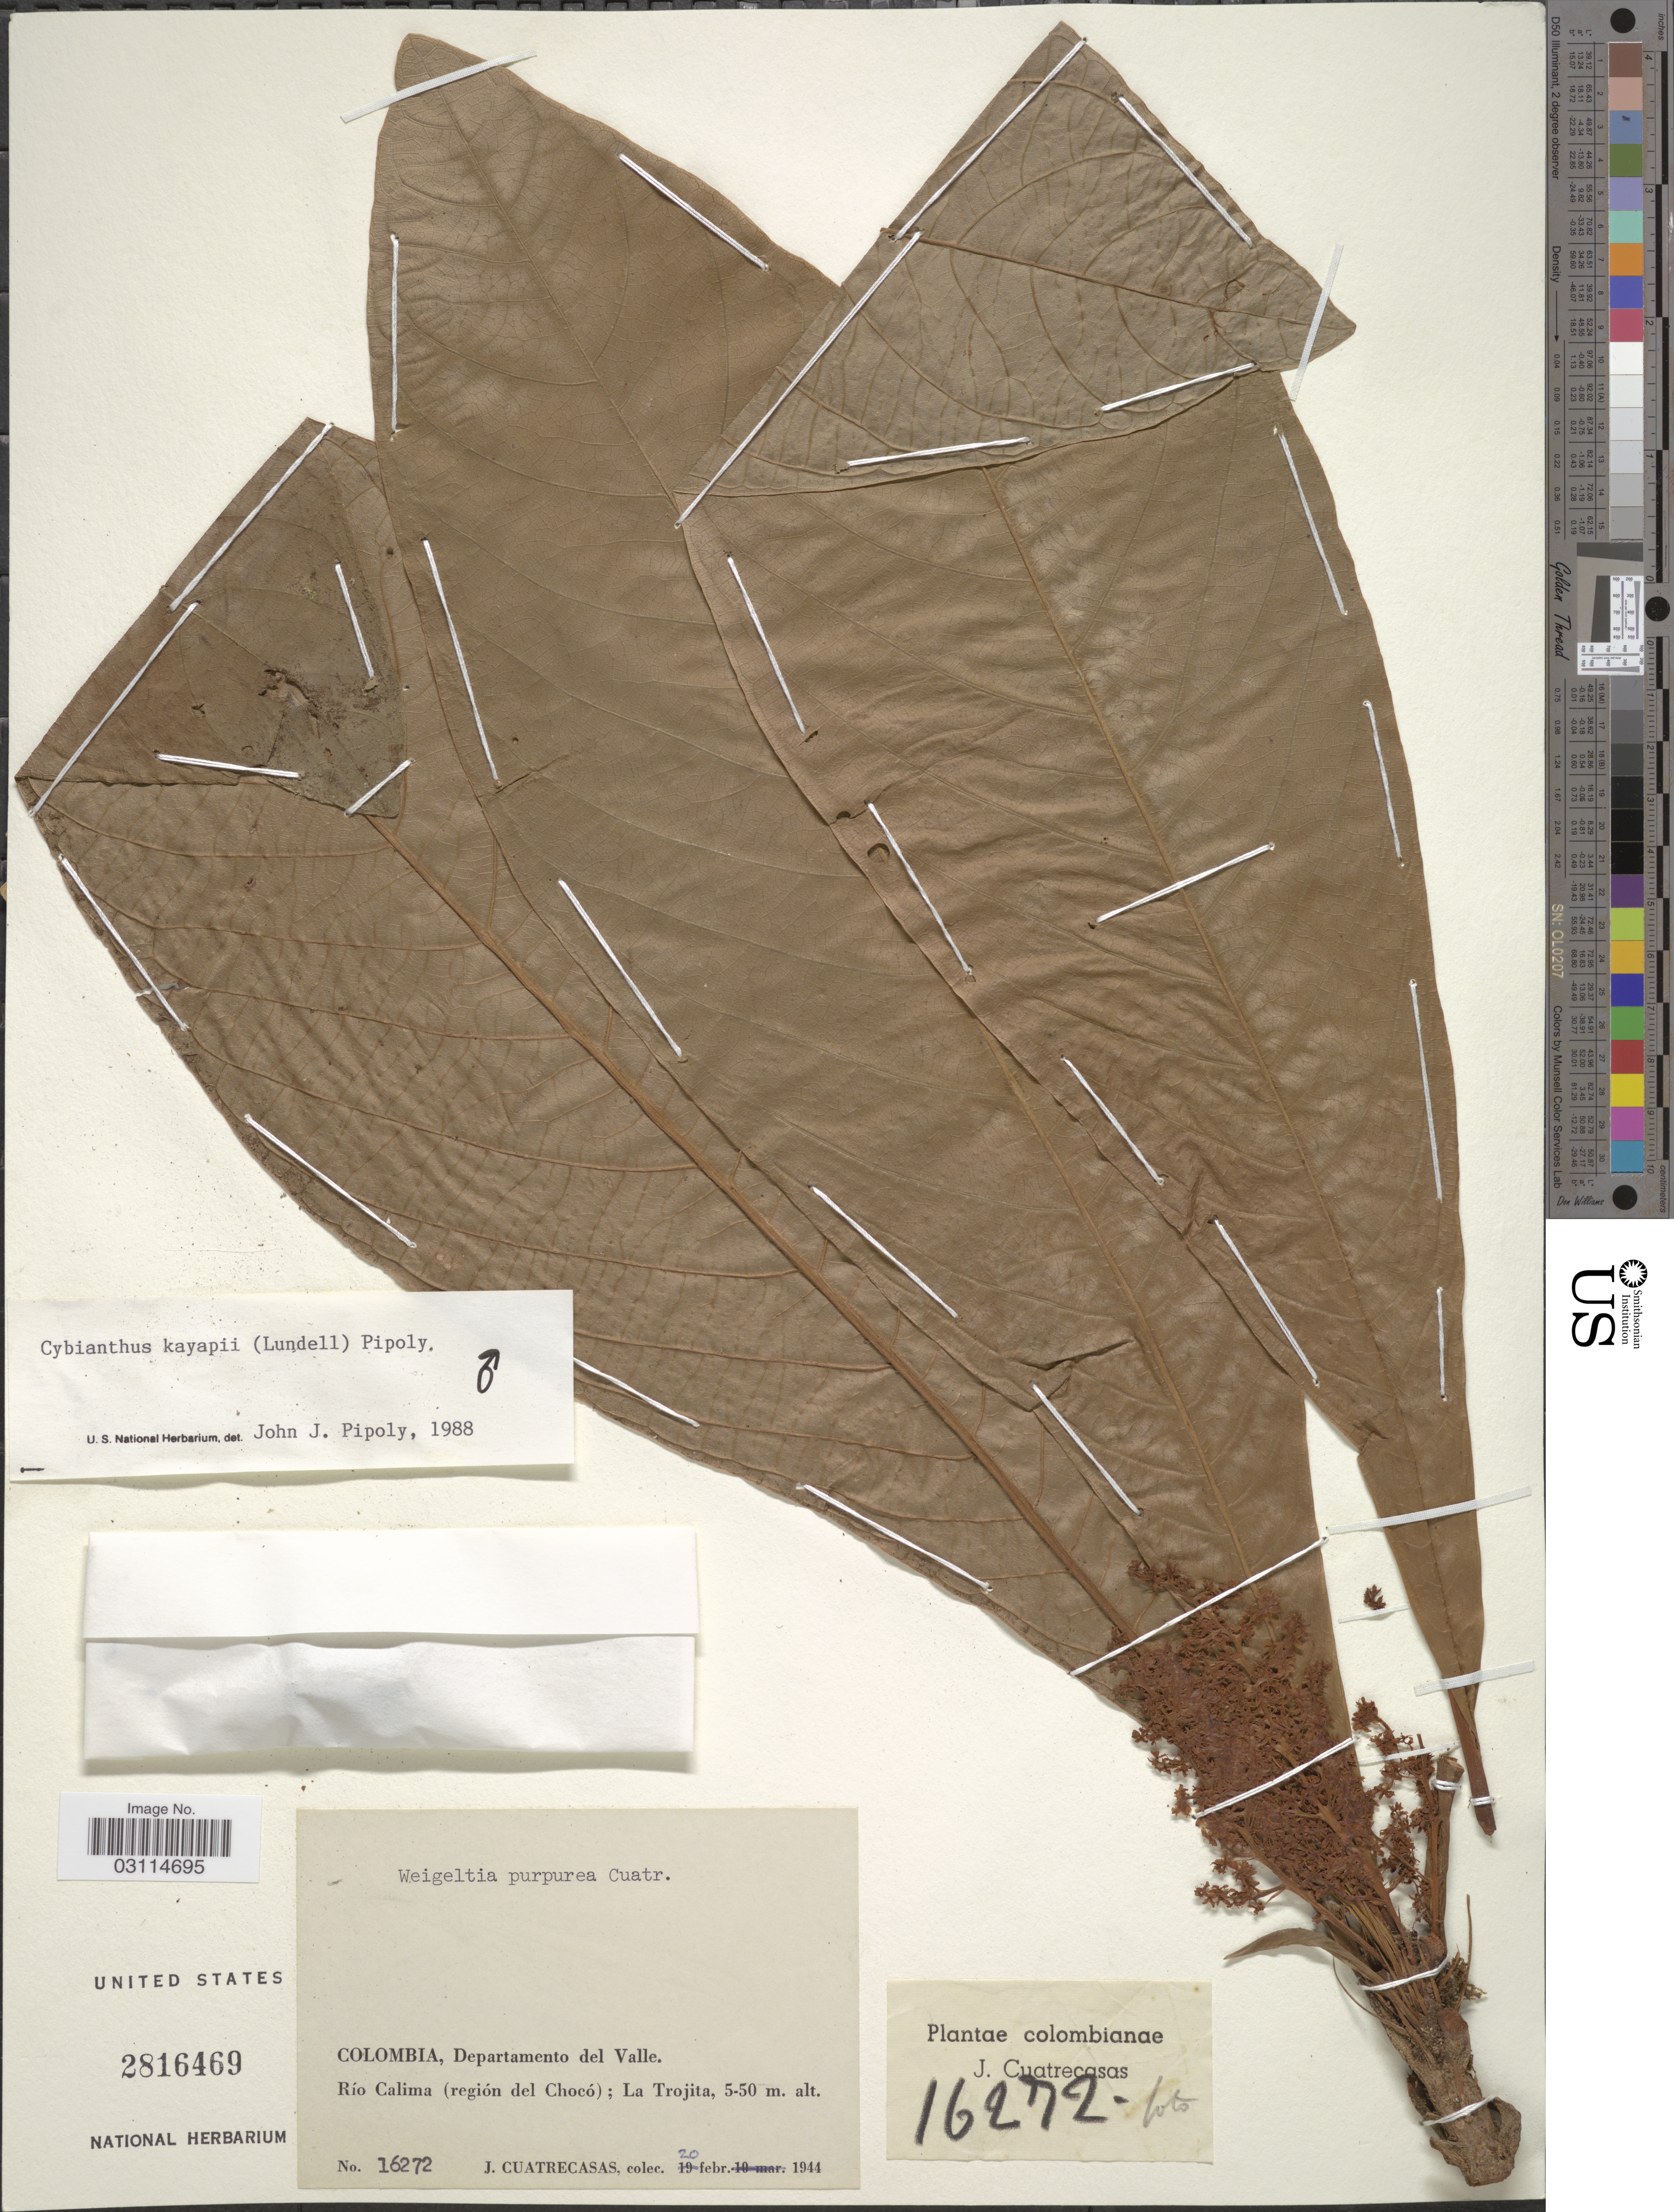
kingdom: Plantae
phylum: Tracheophyta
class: Magnoliopsida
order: Ericales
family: Primulaceae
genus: Cybianthus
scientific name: Cybianthus kayapii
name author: (Lundell) Pipoly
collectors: J. Cuatrecasas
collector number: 16272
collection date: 1944-02-20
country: Colombia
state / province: Valle del Cauca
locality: Departamento del Valle, Río Calima (región del Chocó); La Trojita.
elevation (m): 5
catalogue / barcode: US 2816469